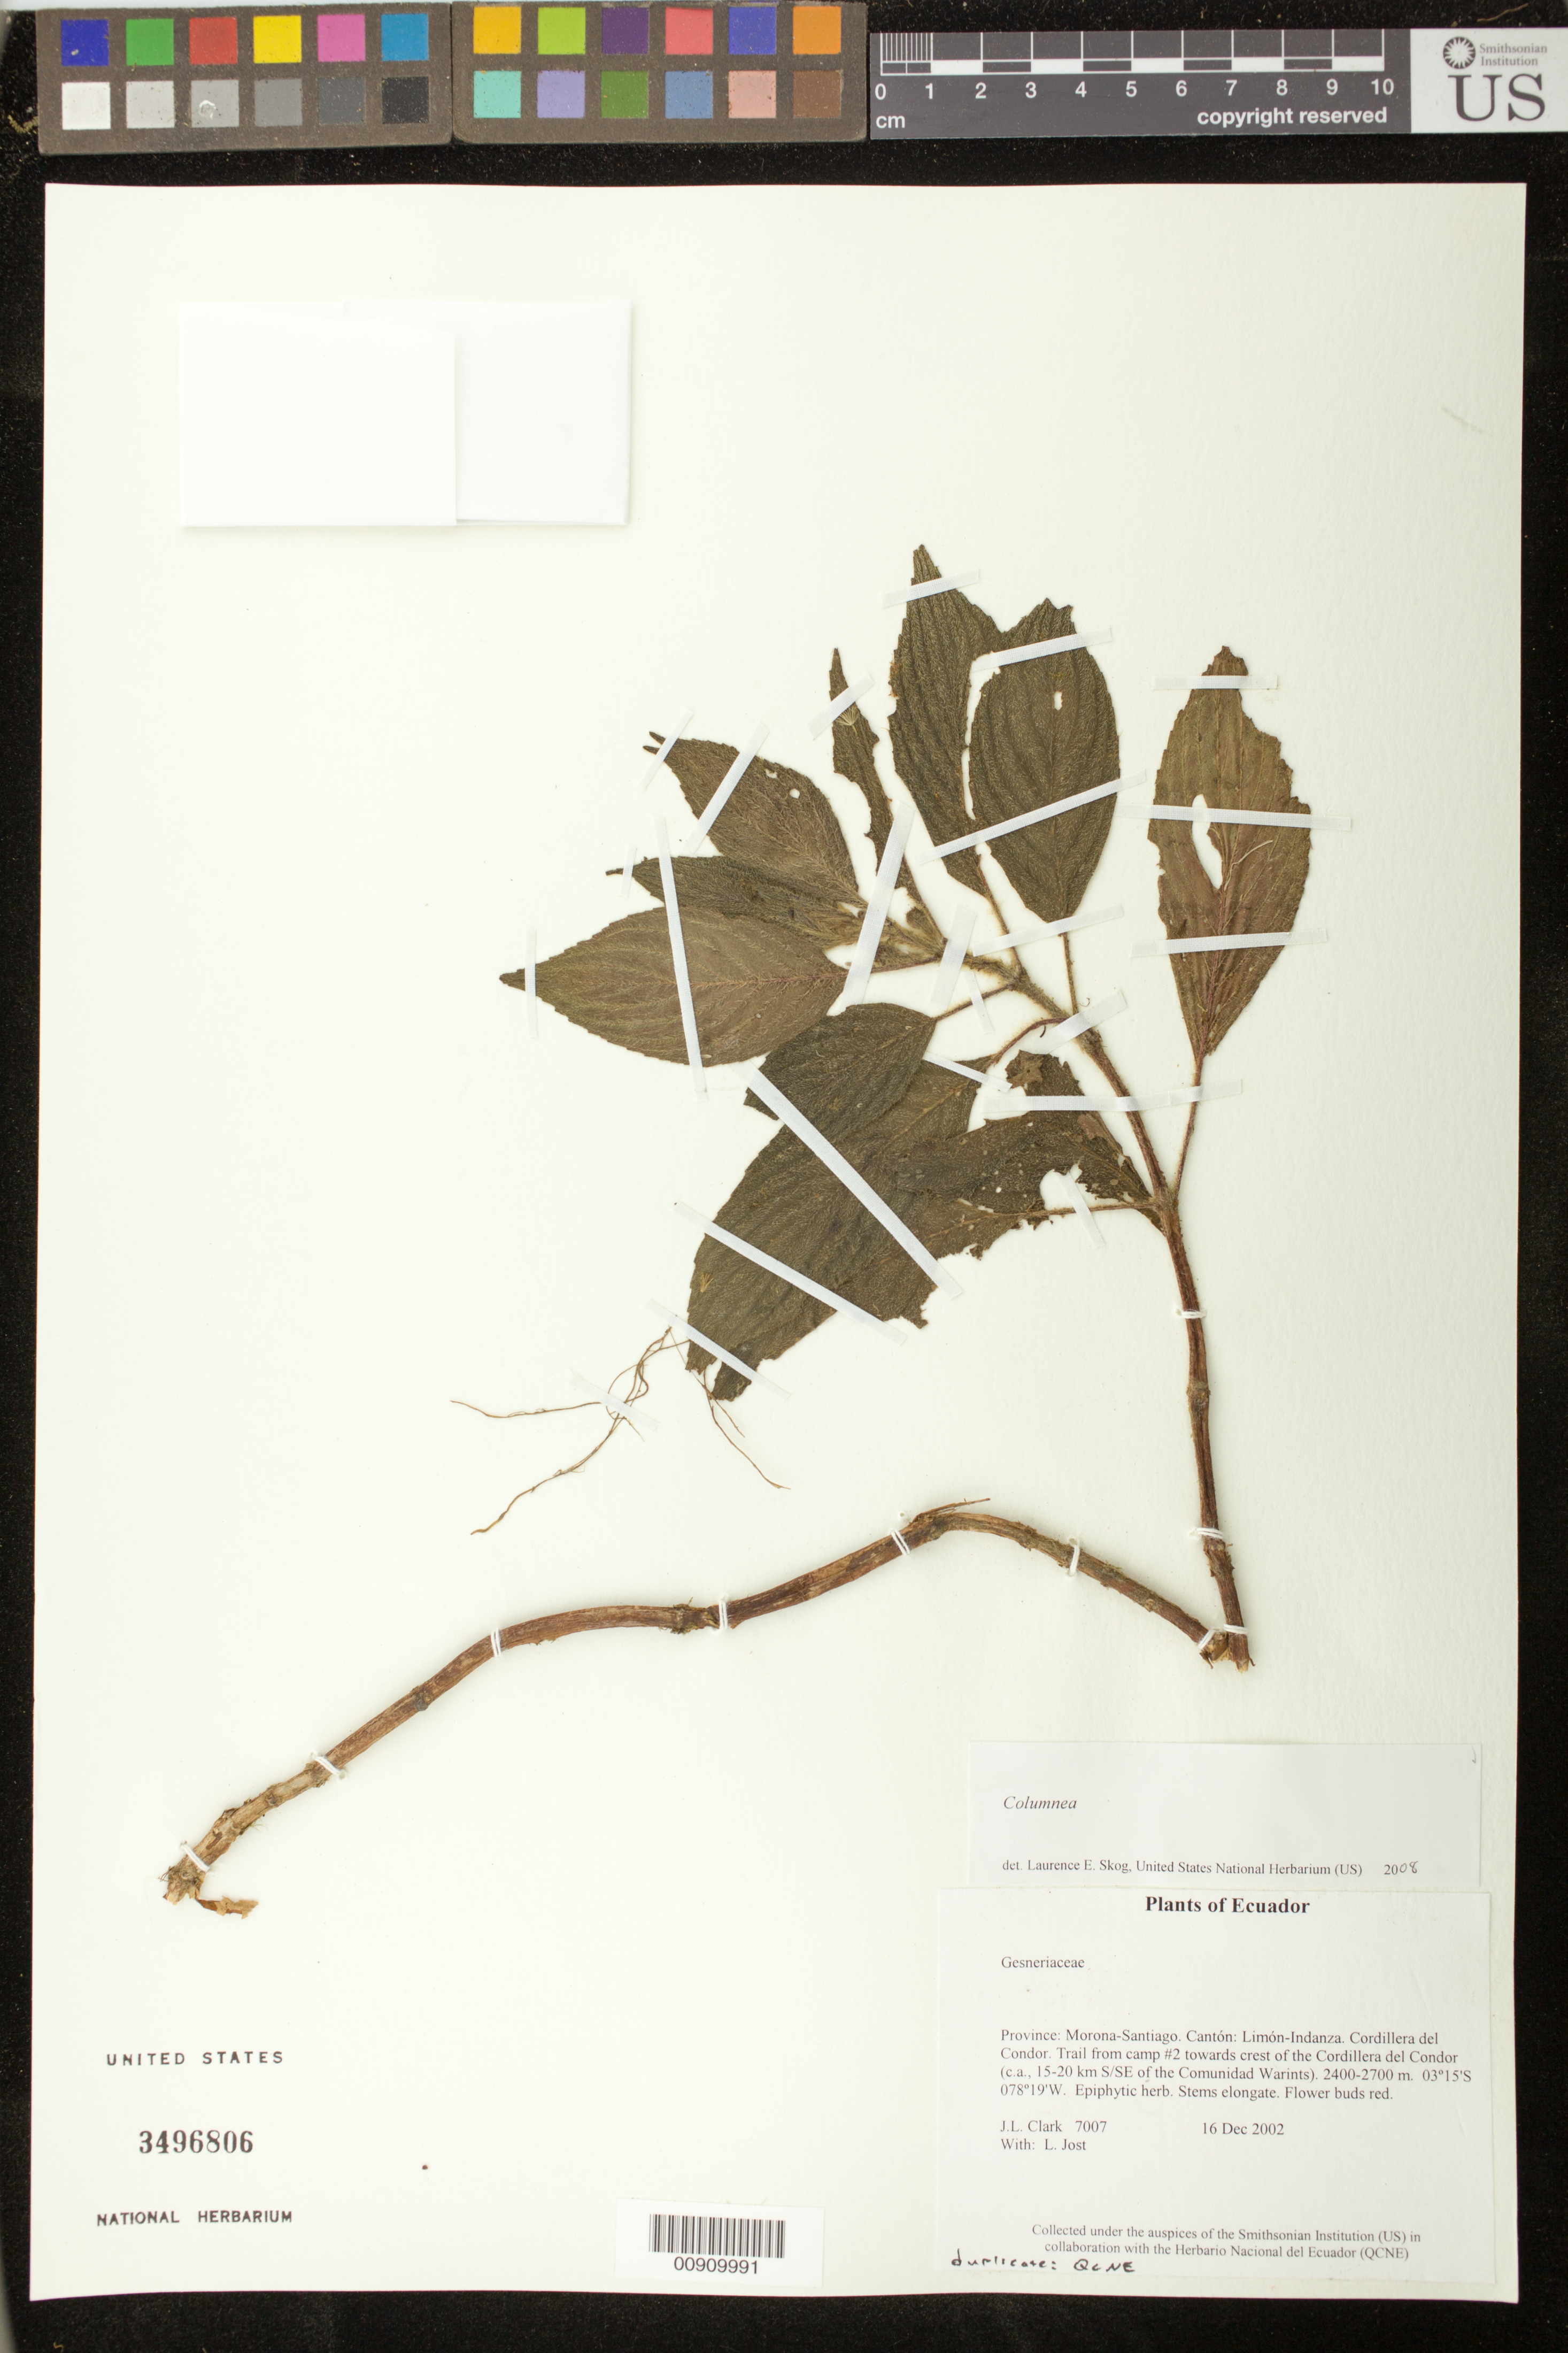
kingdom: Plantae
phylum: Tracheophyta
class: Magnoliopsida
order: Lamiales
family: Gesneriaceae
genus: Columnea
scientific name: Columnea sp.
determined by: Skog, Laurence E.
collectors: J. L. Clark & L. Jost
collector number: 7007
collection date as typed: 16 Dec 2002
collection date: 2002-12-16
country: Ecuador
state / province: Morona-Santiago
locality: Limón-Indanza. Cordillera del Condor. Trail from camp #2 towards crest of the Cordillera del Condor (c.a., 15-20 km S/SE of the Comunidad Warints).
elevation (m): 2400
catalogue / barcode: US 3496806